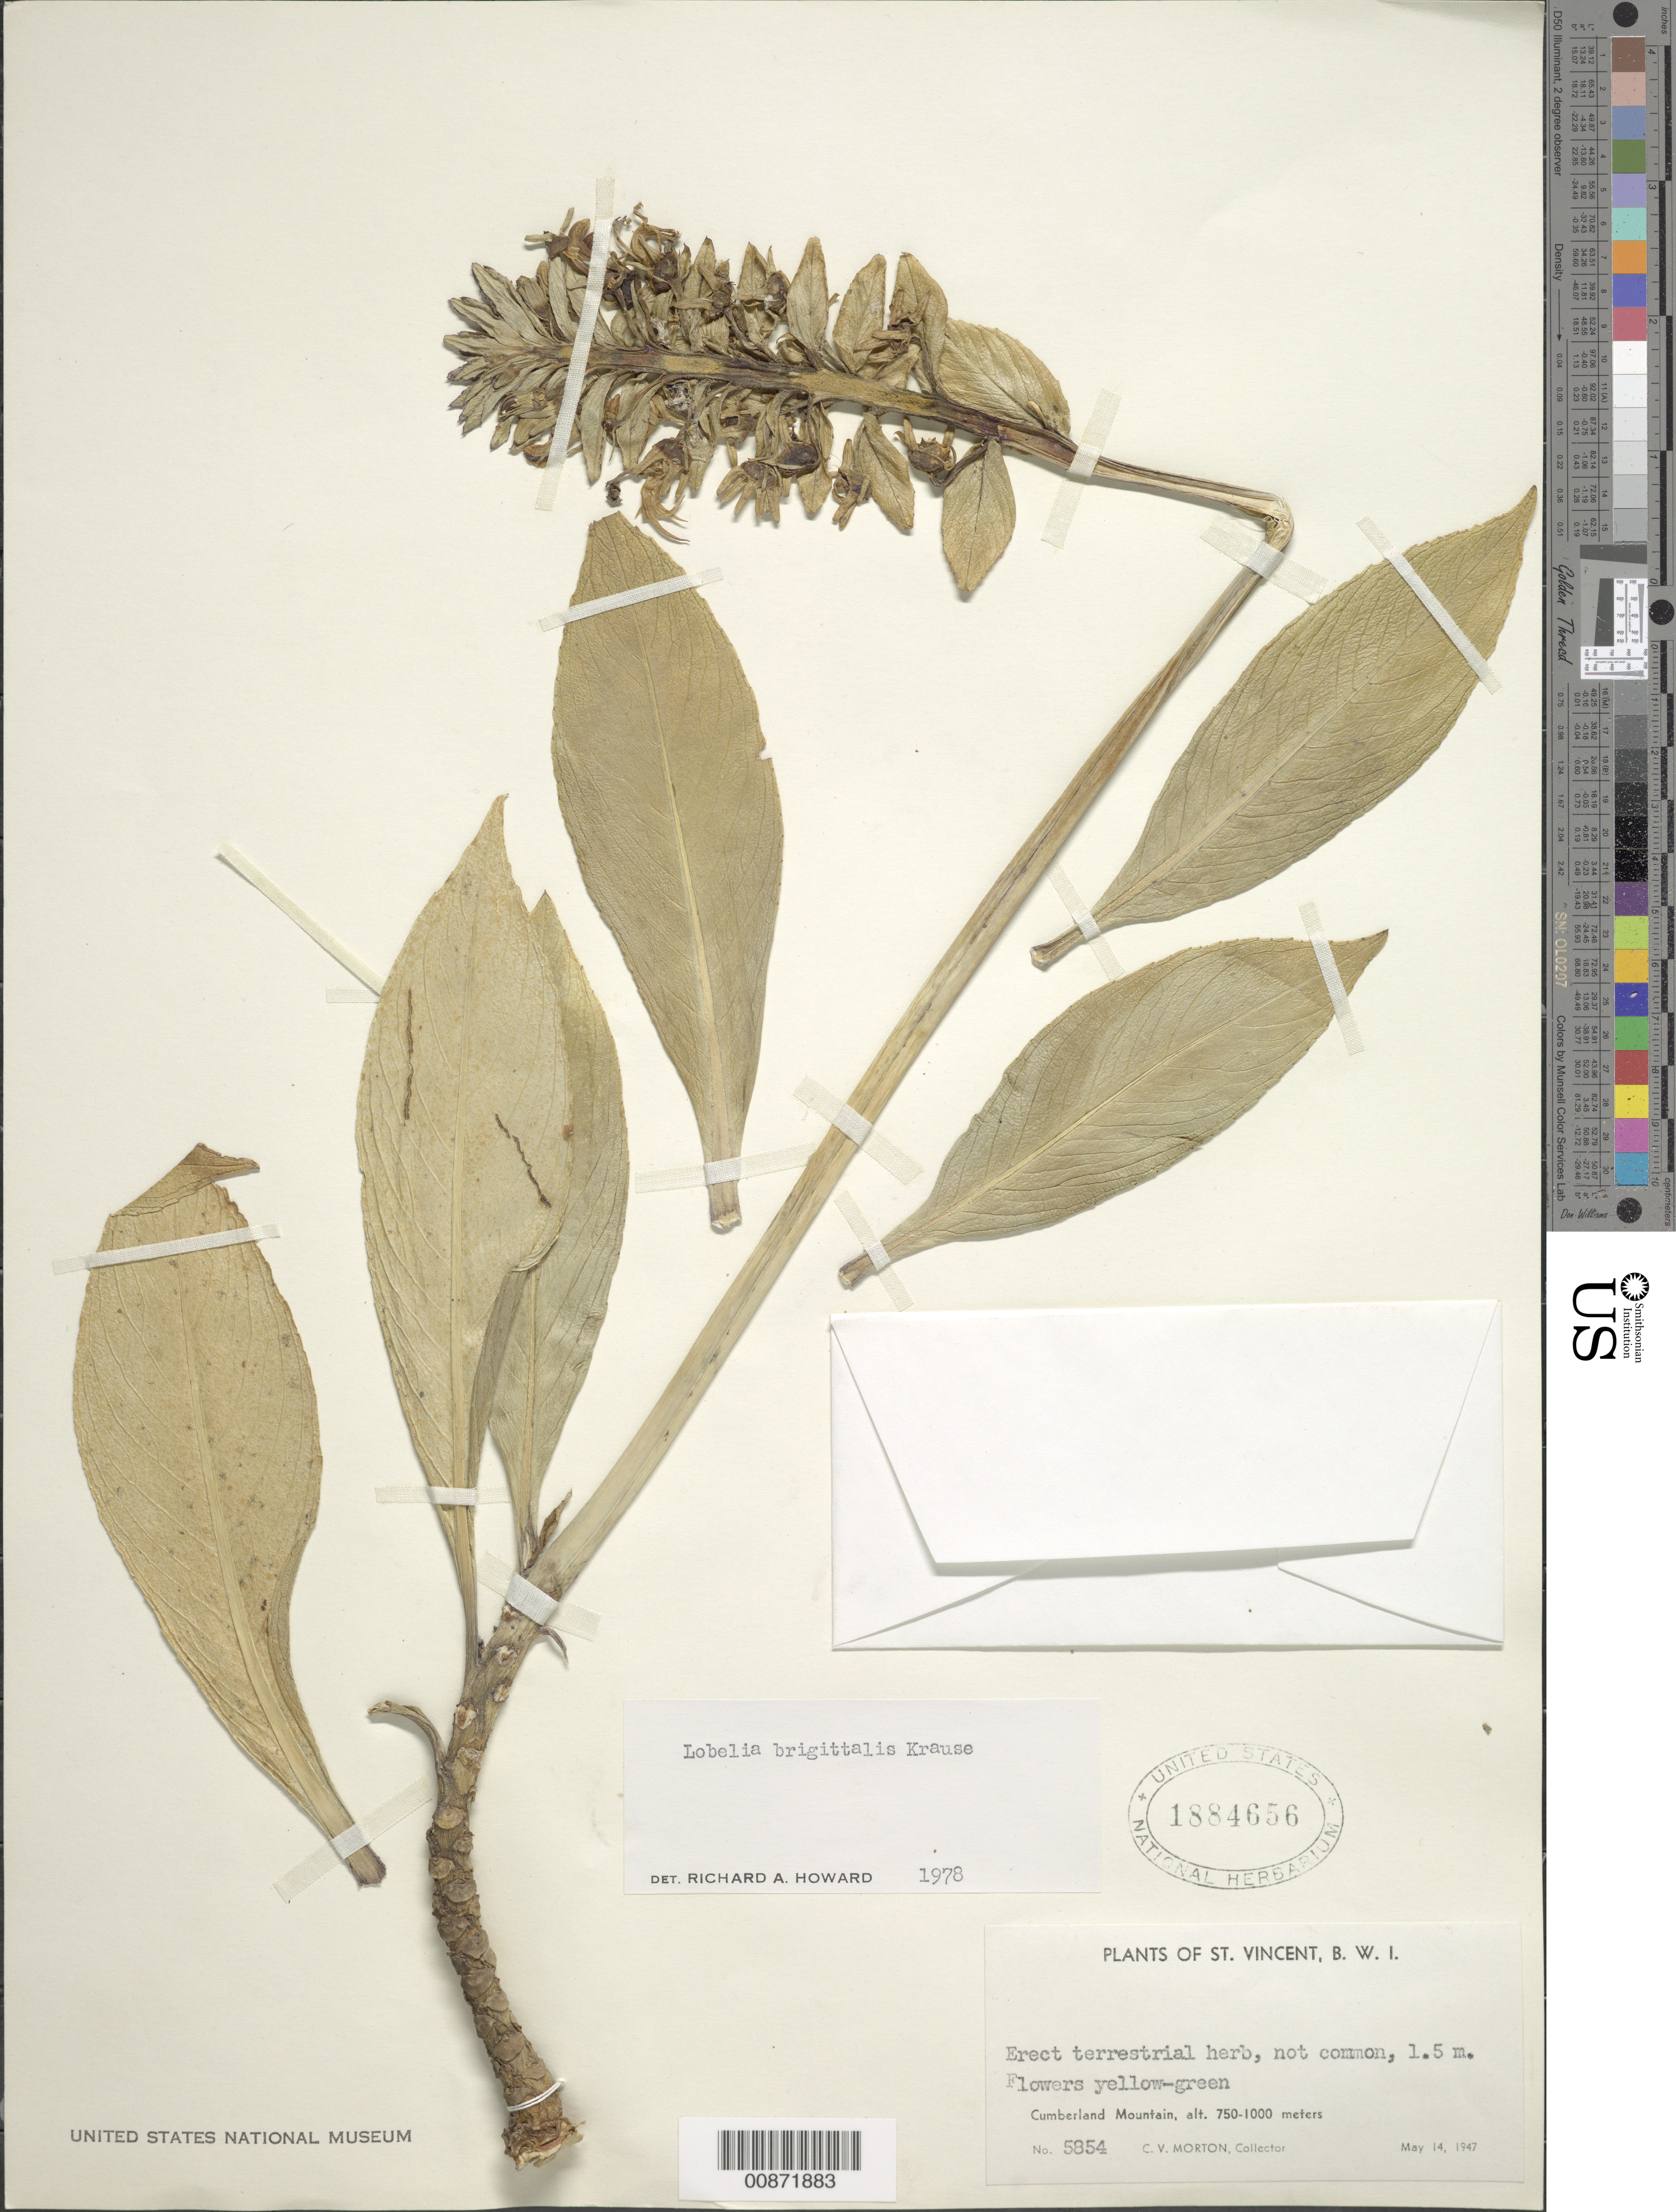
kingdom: Plantae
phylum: Tracheophyta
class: Magnoliopsida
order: Asterales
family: Campanulaceae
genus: Lobelia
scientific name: Lobelia brigittalis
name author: E.H.L. Krause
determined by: Howard, R. A.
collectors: C. V. Morton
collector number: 5854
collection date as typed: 14 May 1947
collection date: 1947-05-14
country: St. Vincent - Grenadines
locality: Cumberland Mountaine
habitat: Montane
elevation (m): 750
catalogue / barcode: US 1884656